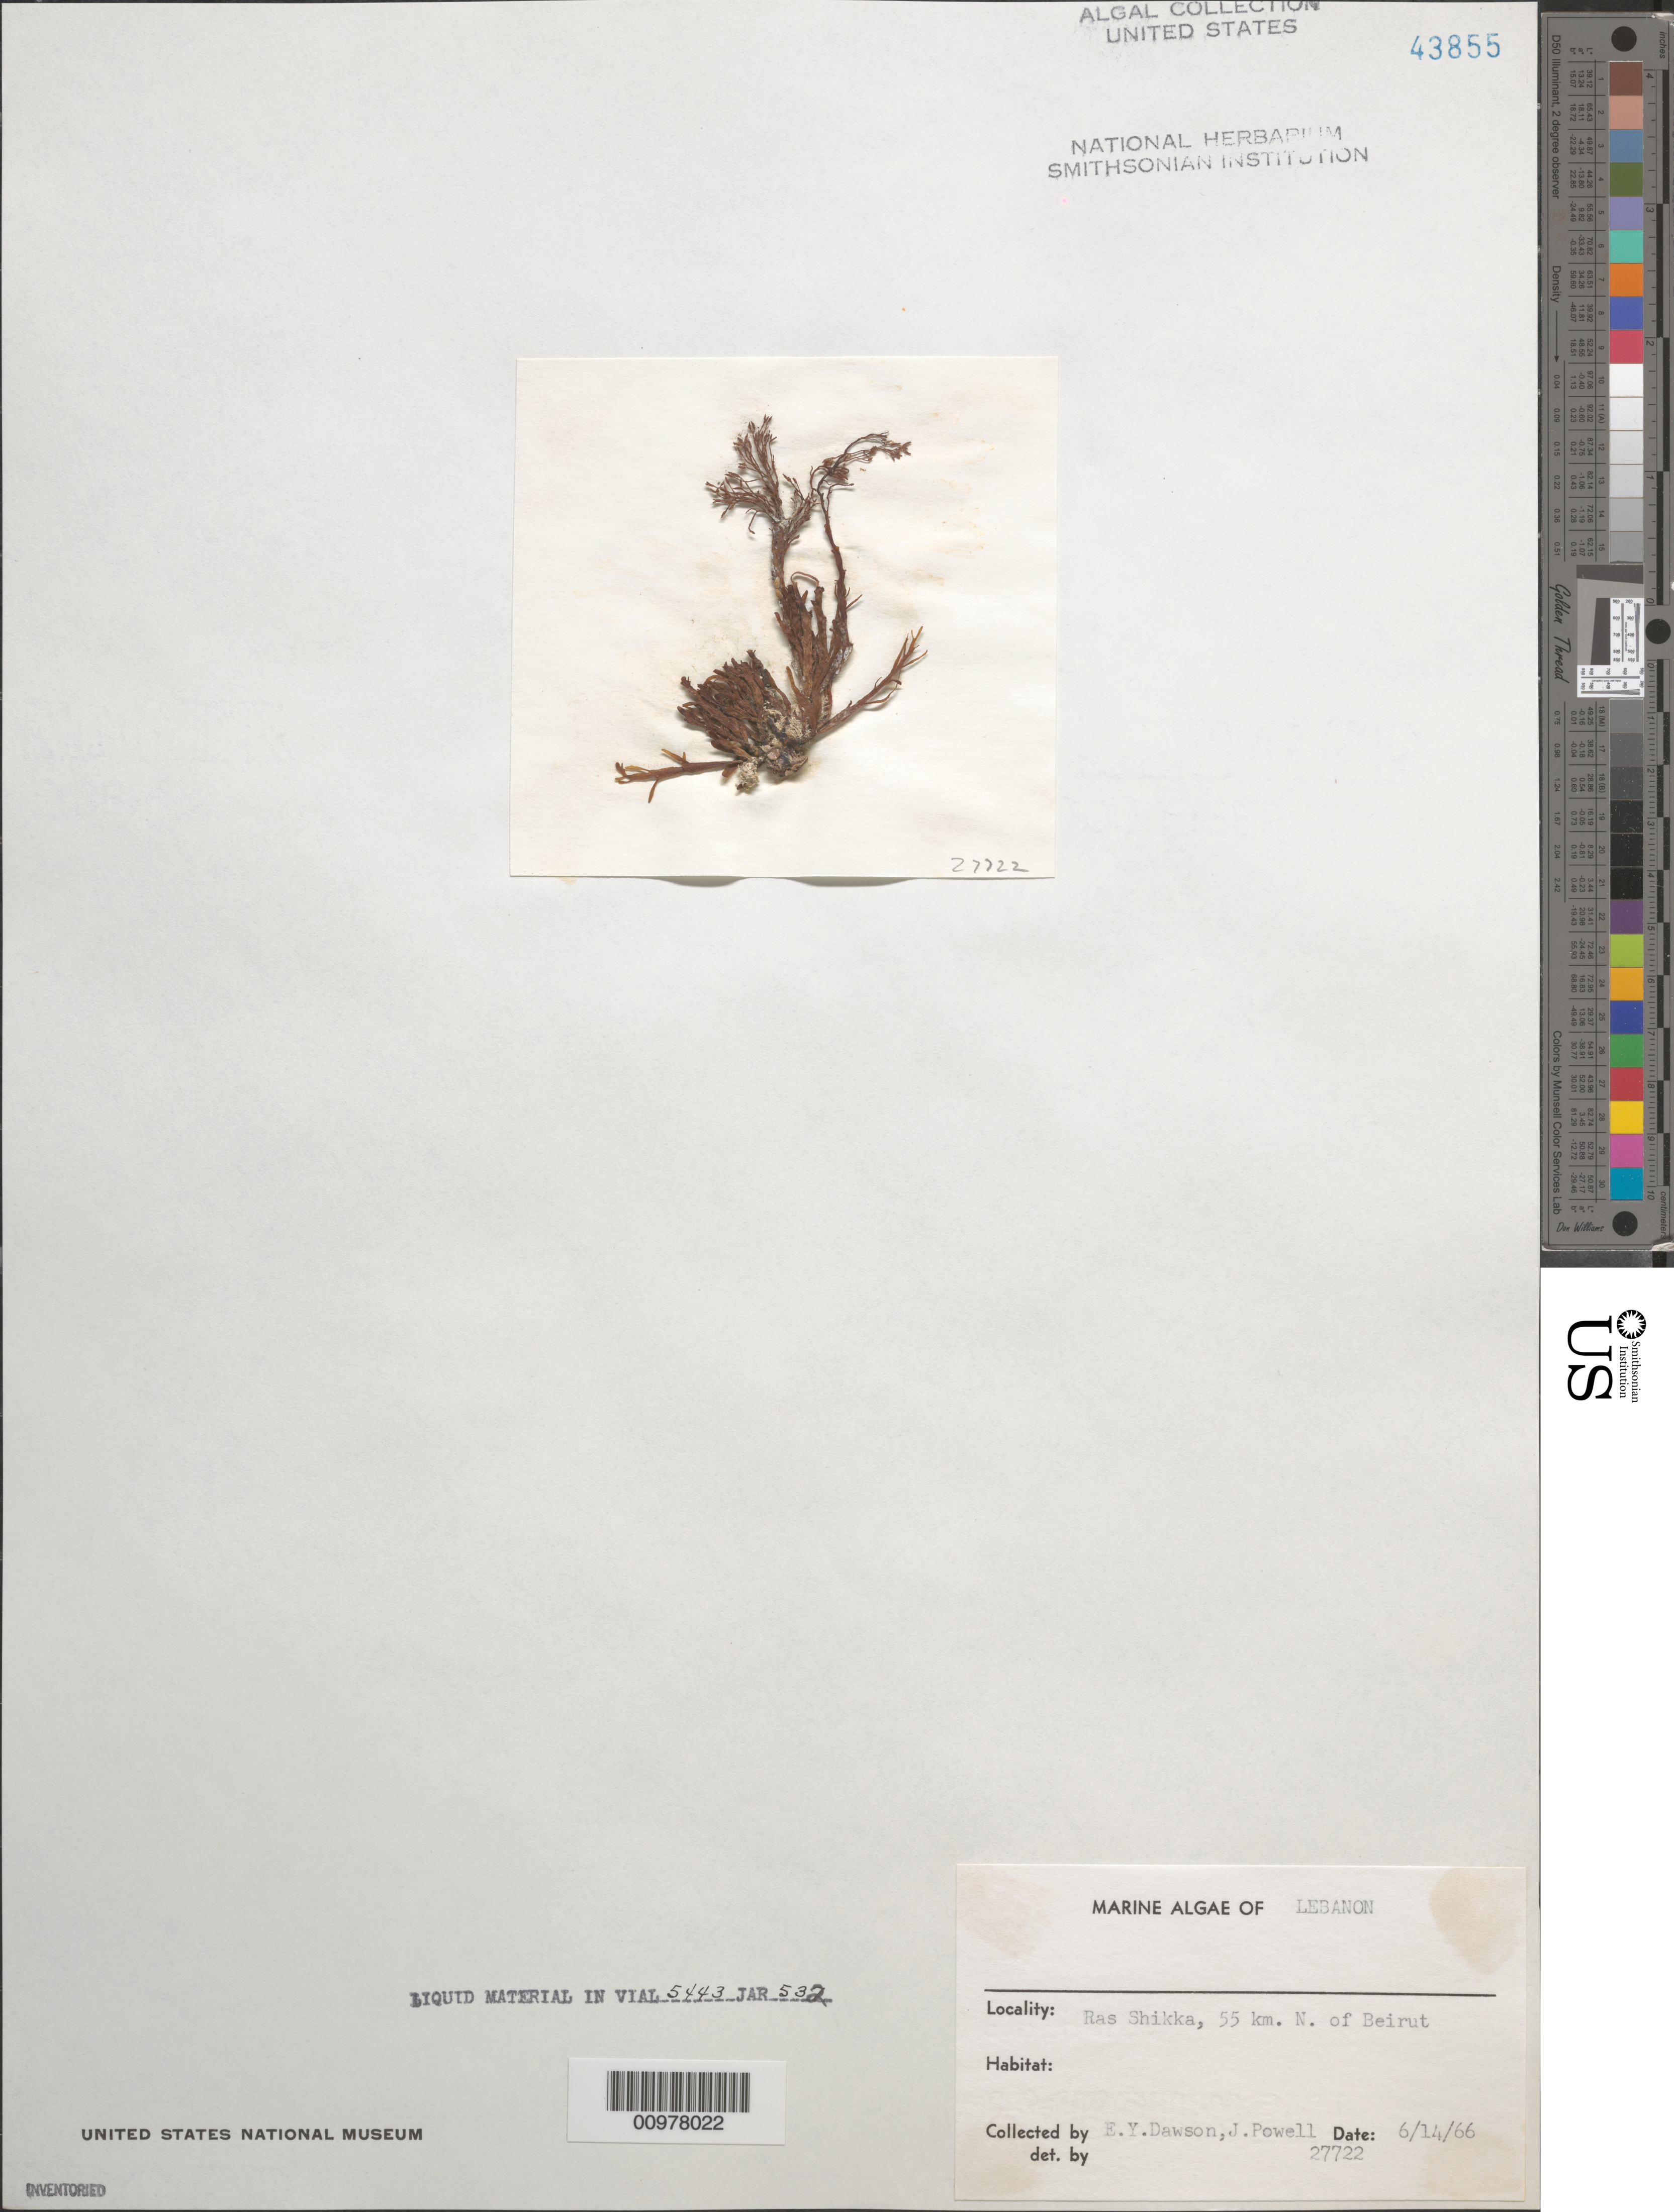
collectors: E. Y. Dawson & J. Powell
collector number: EYD 27722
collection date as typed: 14 Jun 1966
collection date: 1966-06-14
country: Lebanon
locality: Ras Shikka, 55 km north of Beirut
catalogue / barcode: US 43855